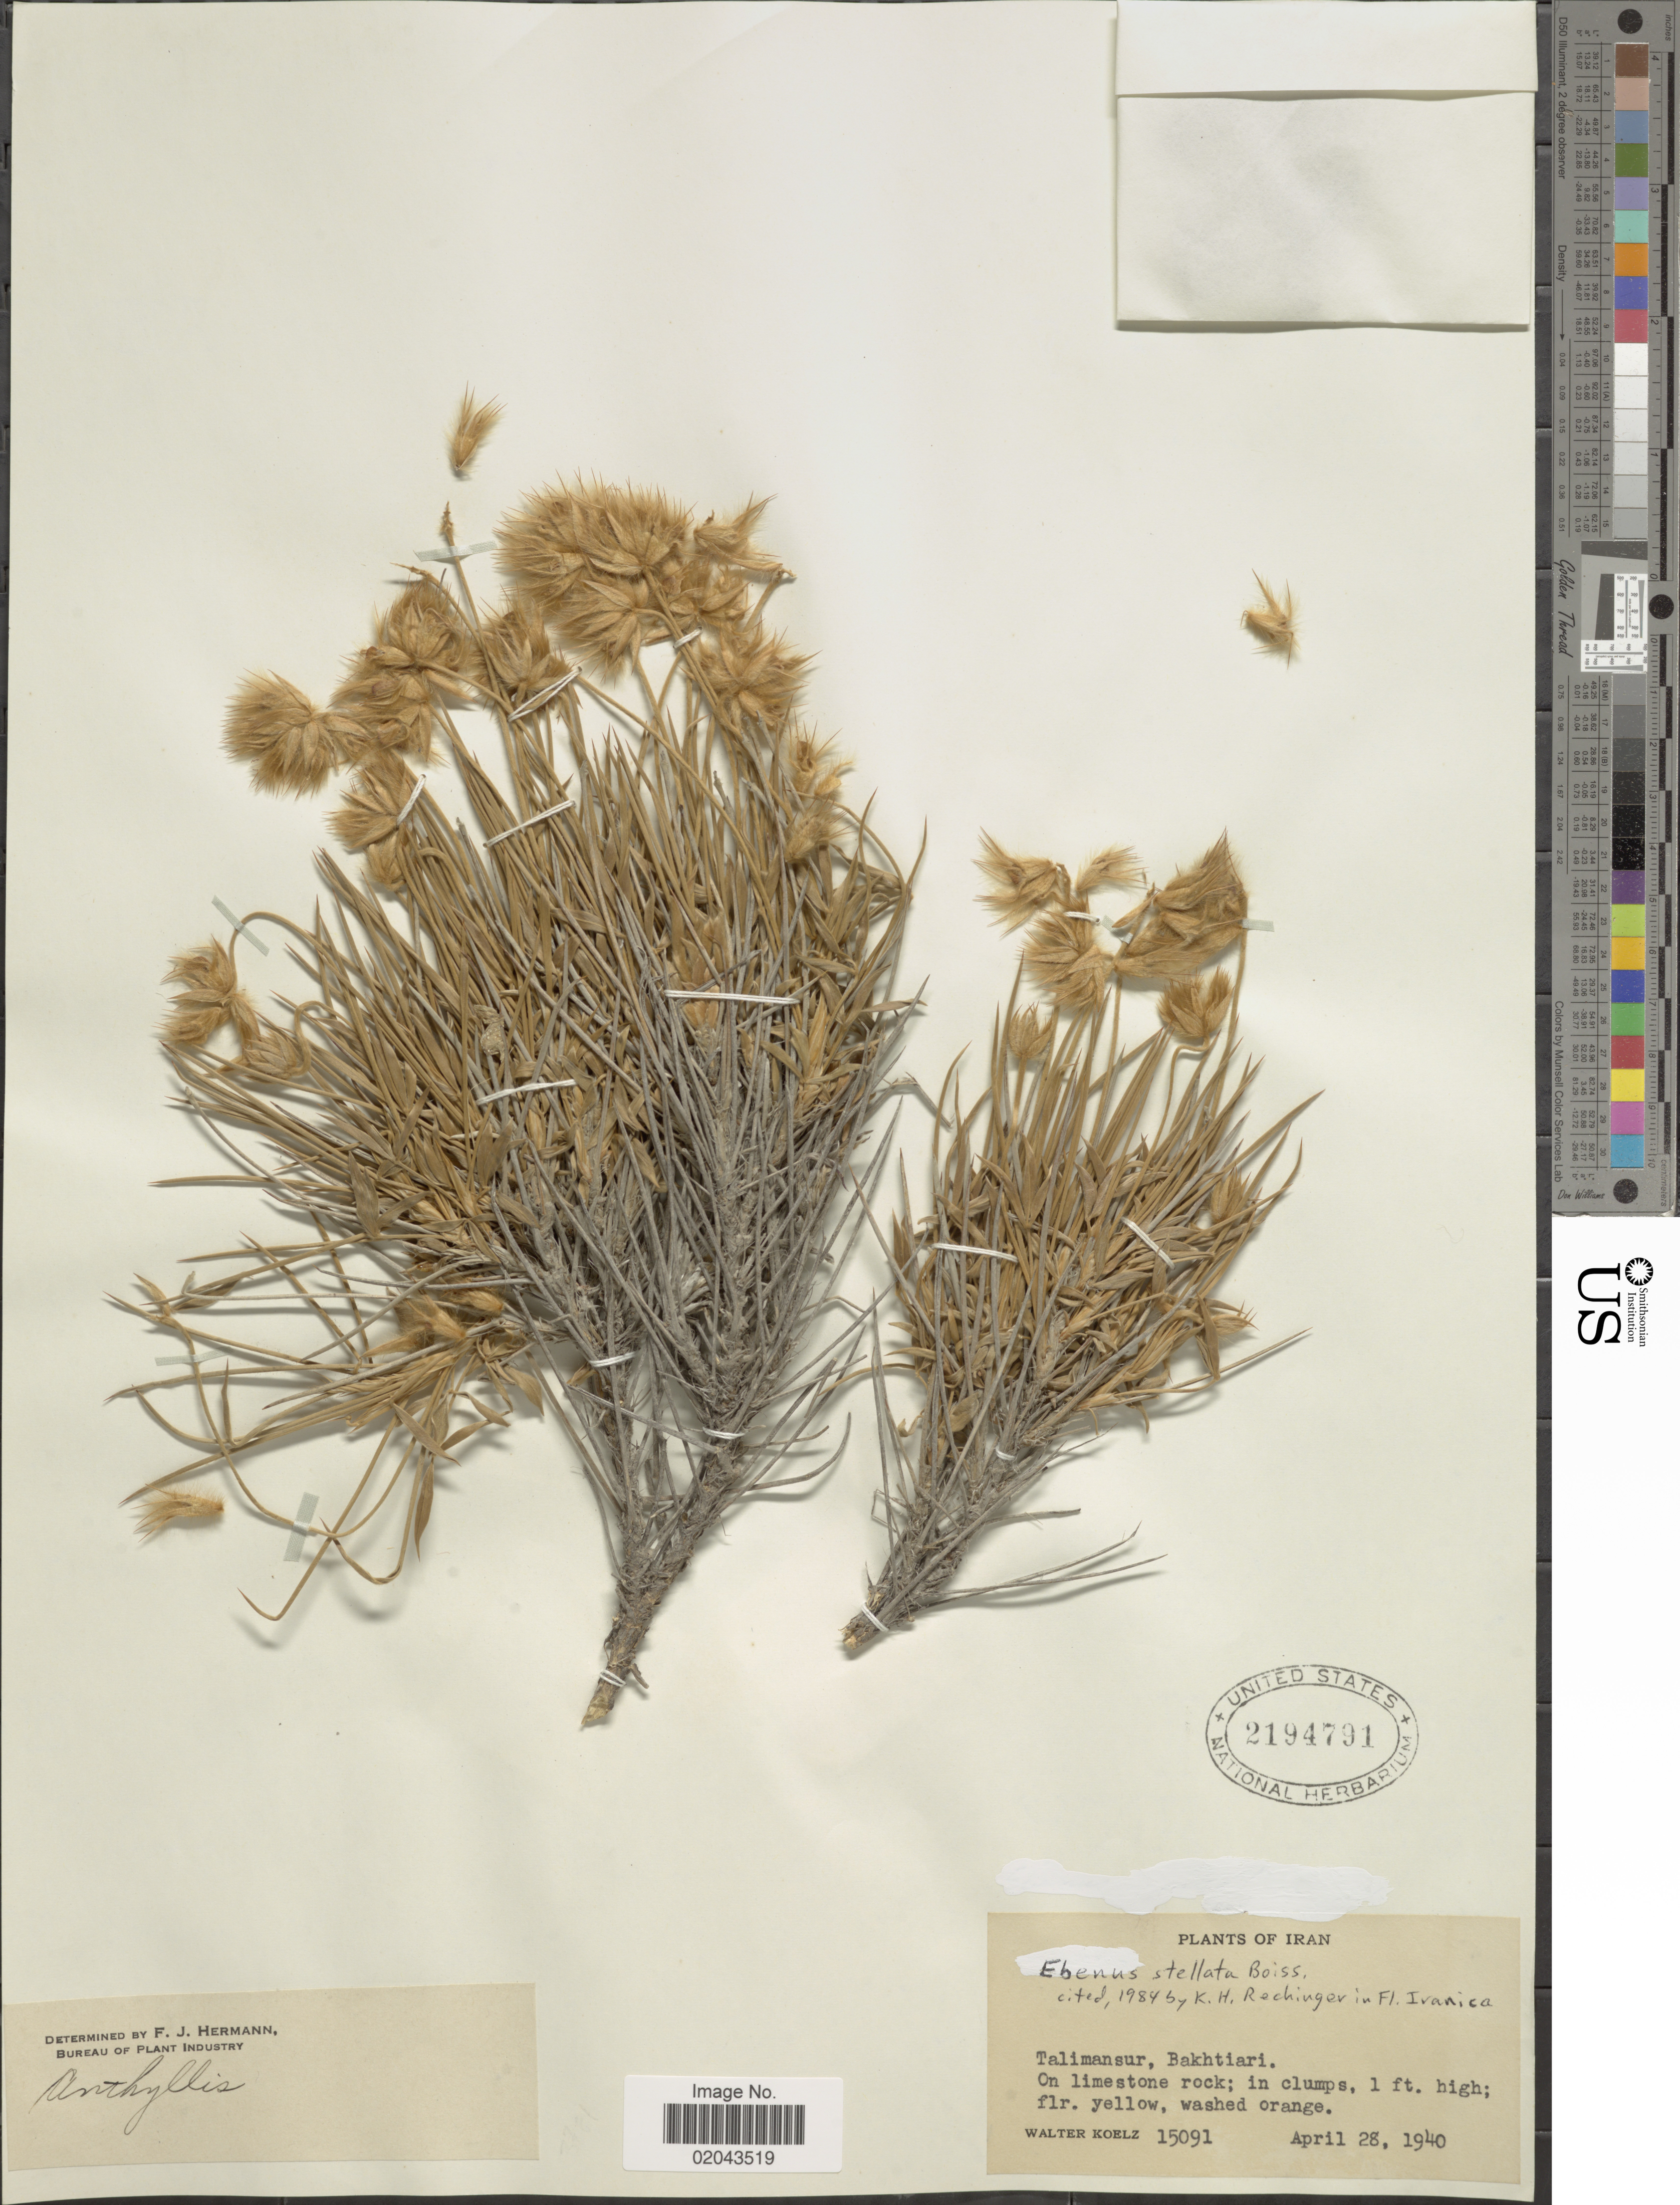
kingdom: Plantae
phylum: Tracheophyta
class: Magnoliopsida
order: Fabales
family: Fabaceae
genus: Ebenus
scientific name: Ebenus stellata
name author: Boiss.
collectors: W. N. Koelz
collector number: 15091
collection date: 1940-04-28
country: Iran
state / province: Chahar Mahaal and Bakhtiari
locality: Bhakhtiari, Talimansur, on limestone rock.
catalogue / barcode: US 2194791